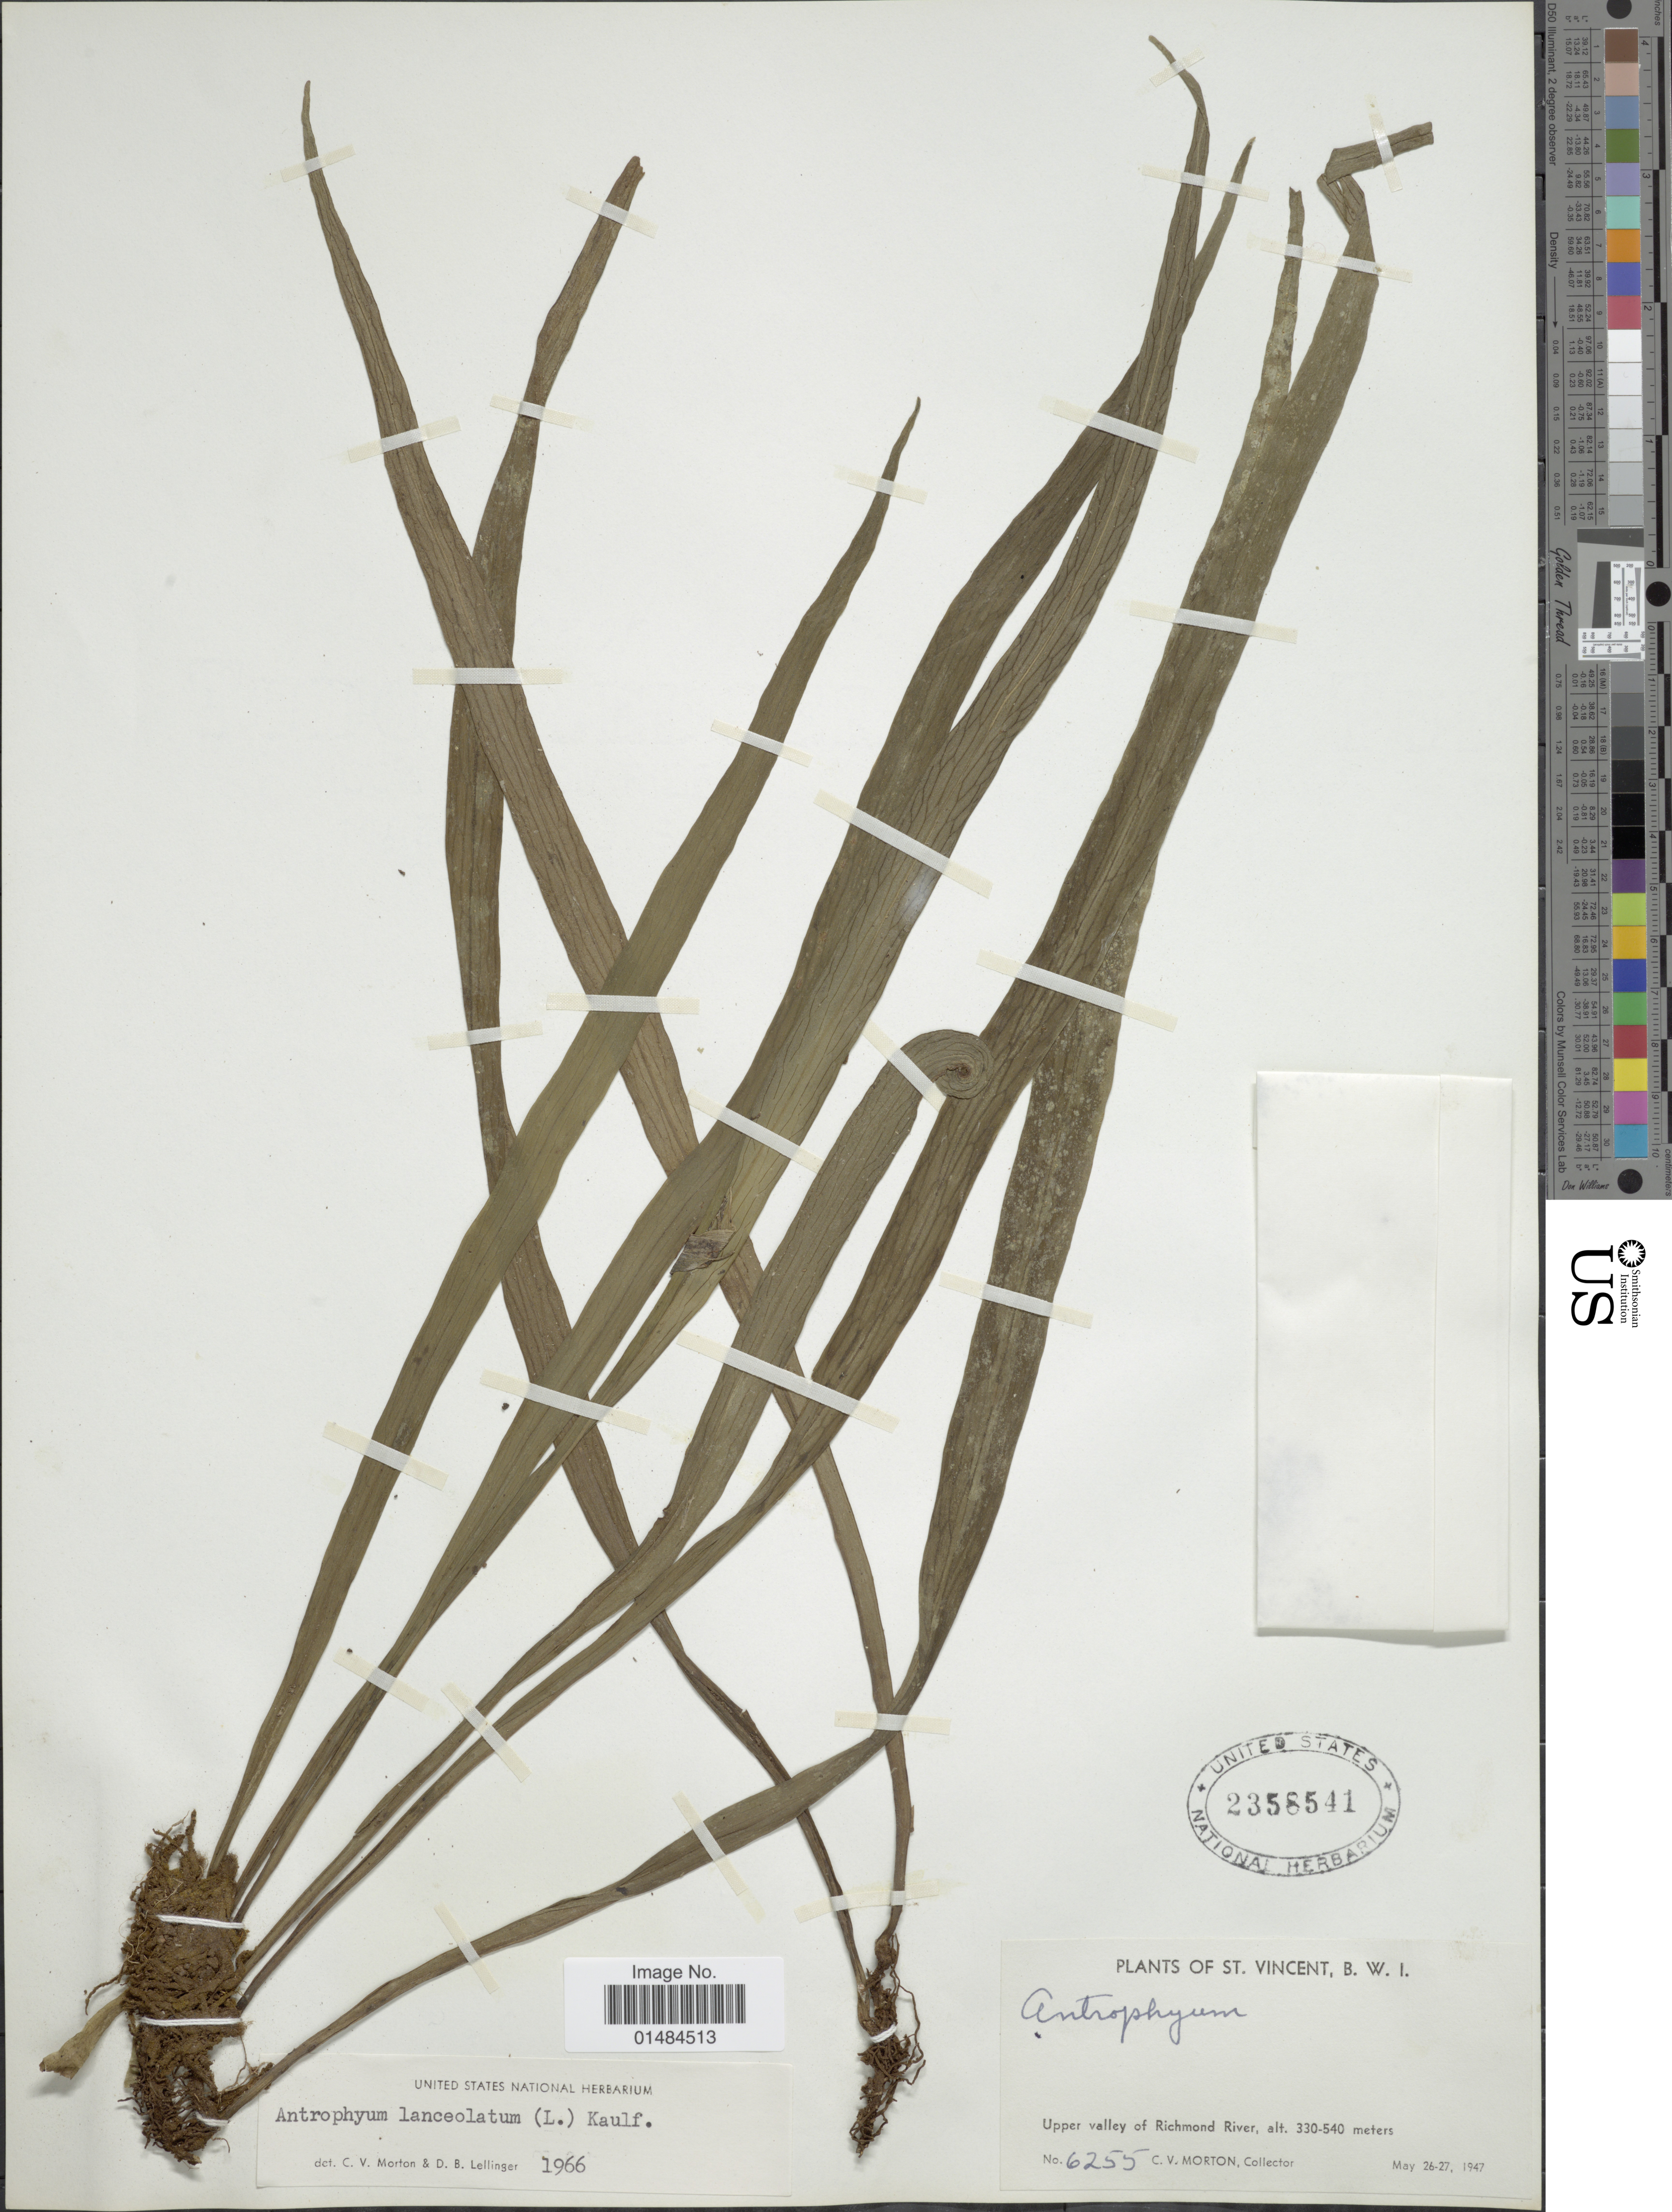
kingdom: Plantae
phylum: Tracheophyta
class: Polypodiopsida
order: Polypodiales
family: Pteridaceae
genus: Polytaenium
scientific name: Polytaenium lanceolatum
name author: (L.) Desv.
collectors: C. V. Morton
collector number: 6255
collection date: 1947-05-26/1947-05-27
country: St. Vincent - Grenadines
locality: St. Vincent, B.W.I.. Upper valley of Richmond River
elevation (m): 330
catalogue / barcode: US 2358541